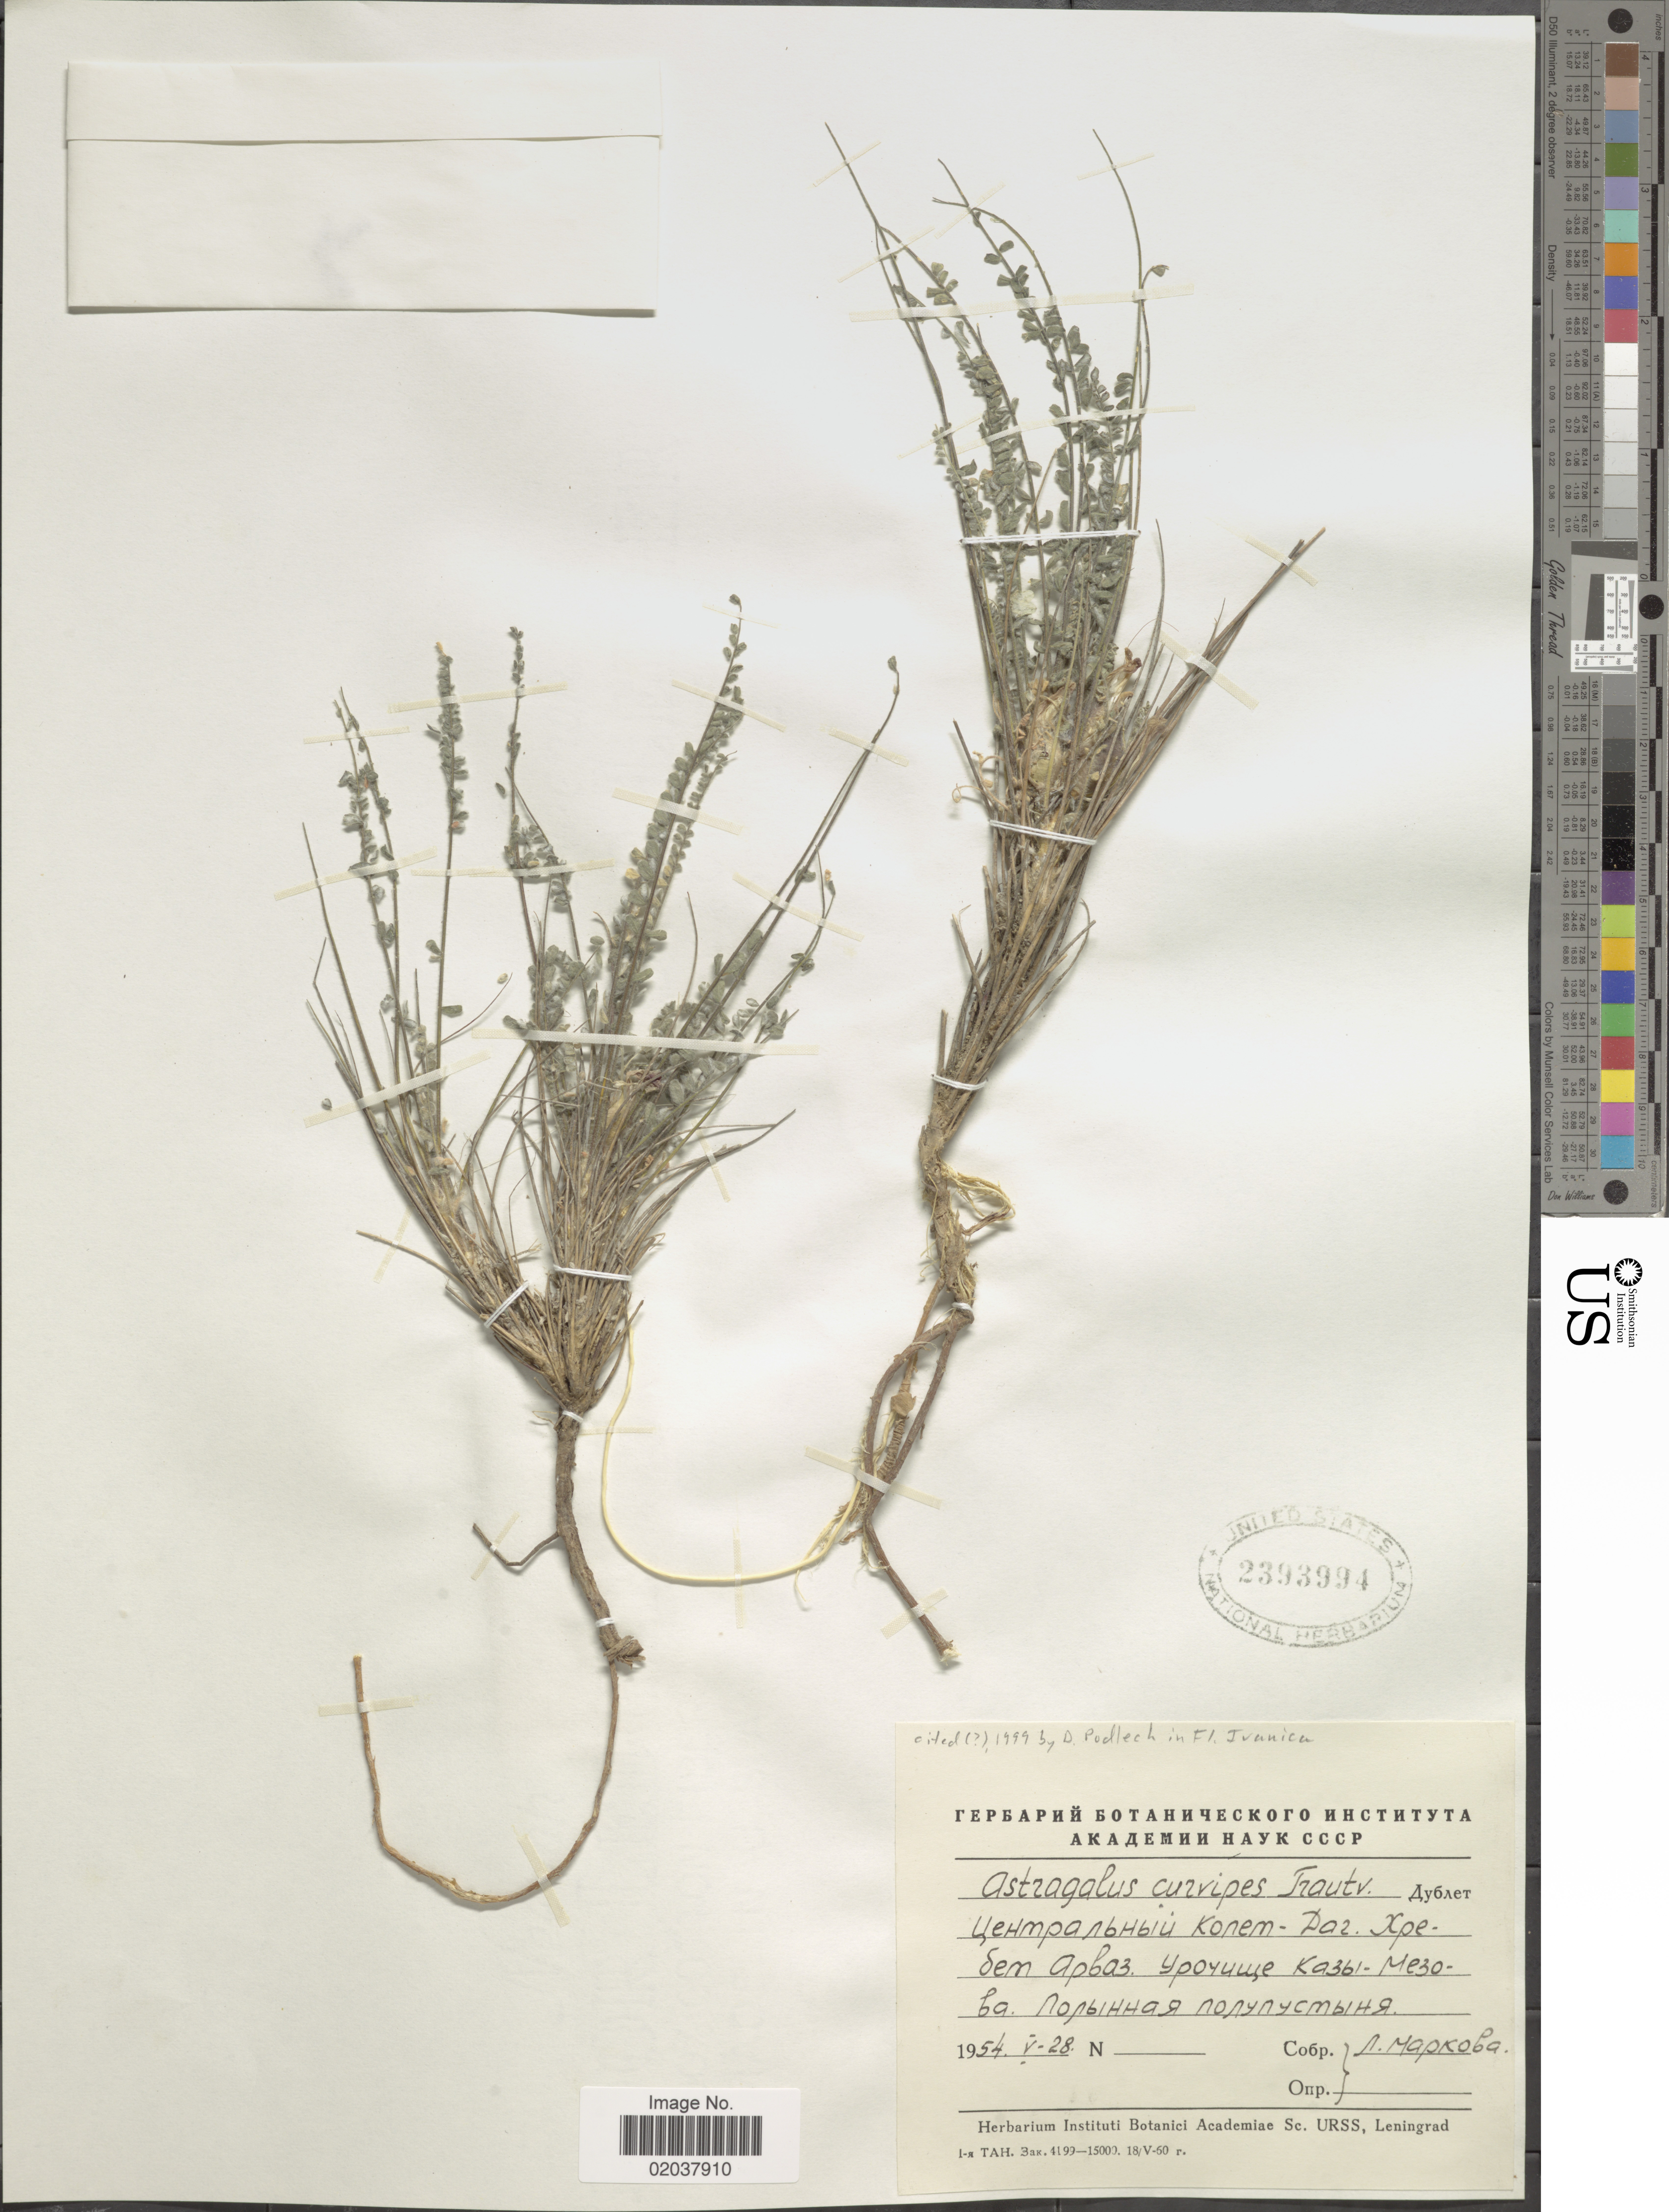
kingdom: Plantae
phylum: Tracheophyta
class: Magnoliopsida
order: Fabales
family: Fabaceae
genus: Astragalus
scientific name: Astragalus curvipes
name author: Trautv.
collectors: L. Markova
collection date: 1954-05-28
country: Turkmenistan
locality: Kopet Dag Mountain Range, Pereval Arvaz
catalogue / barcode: US 2393994